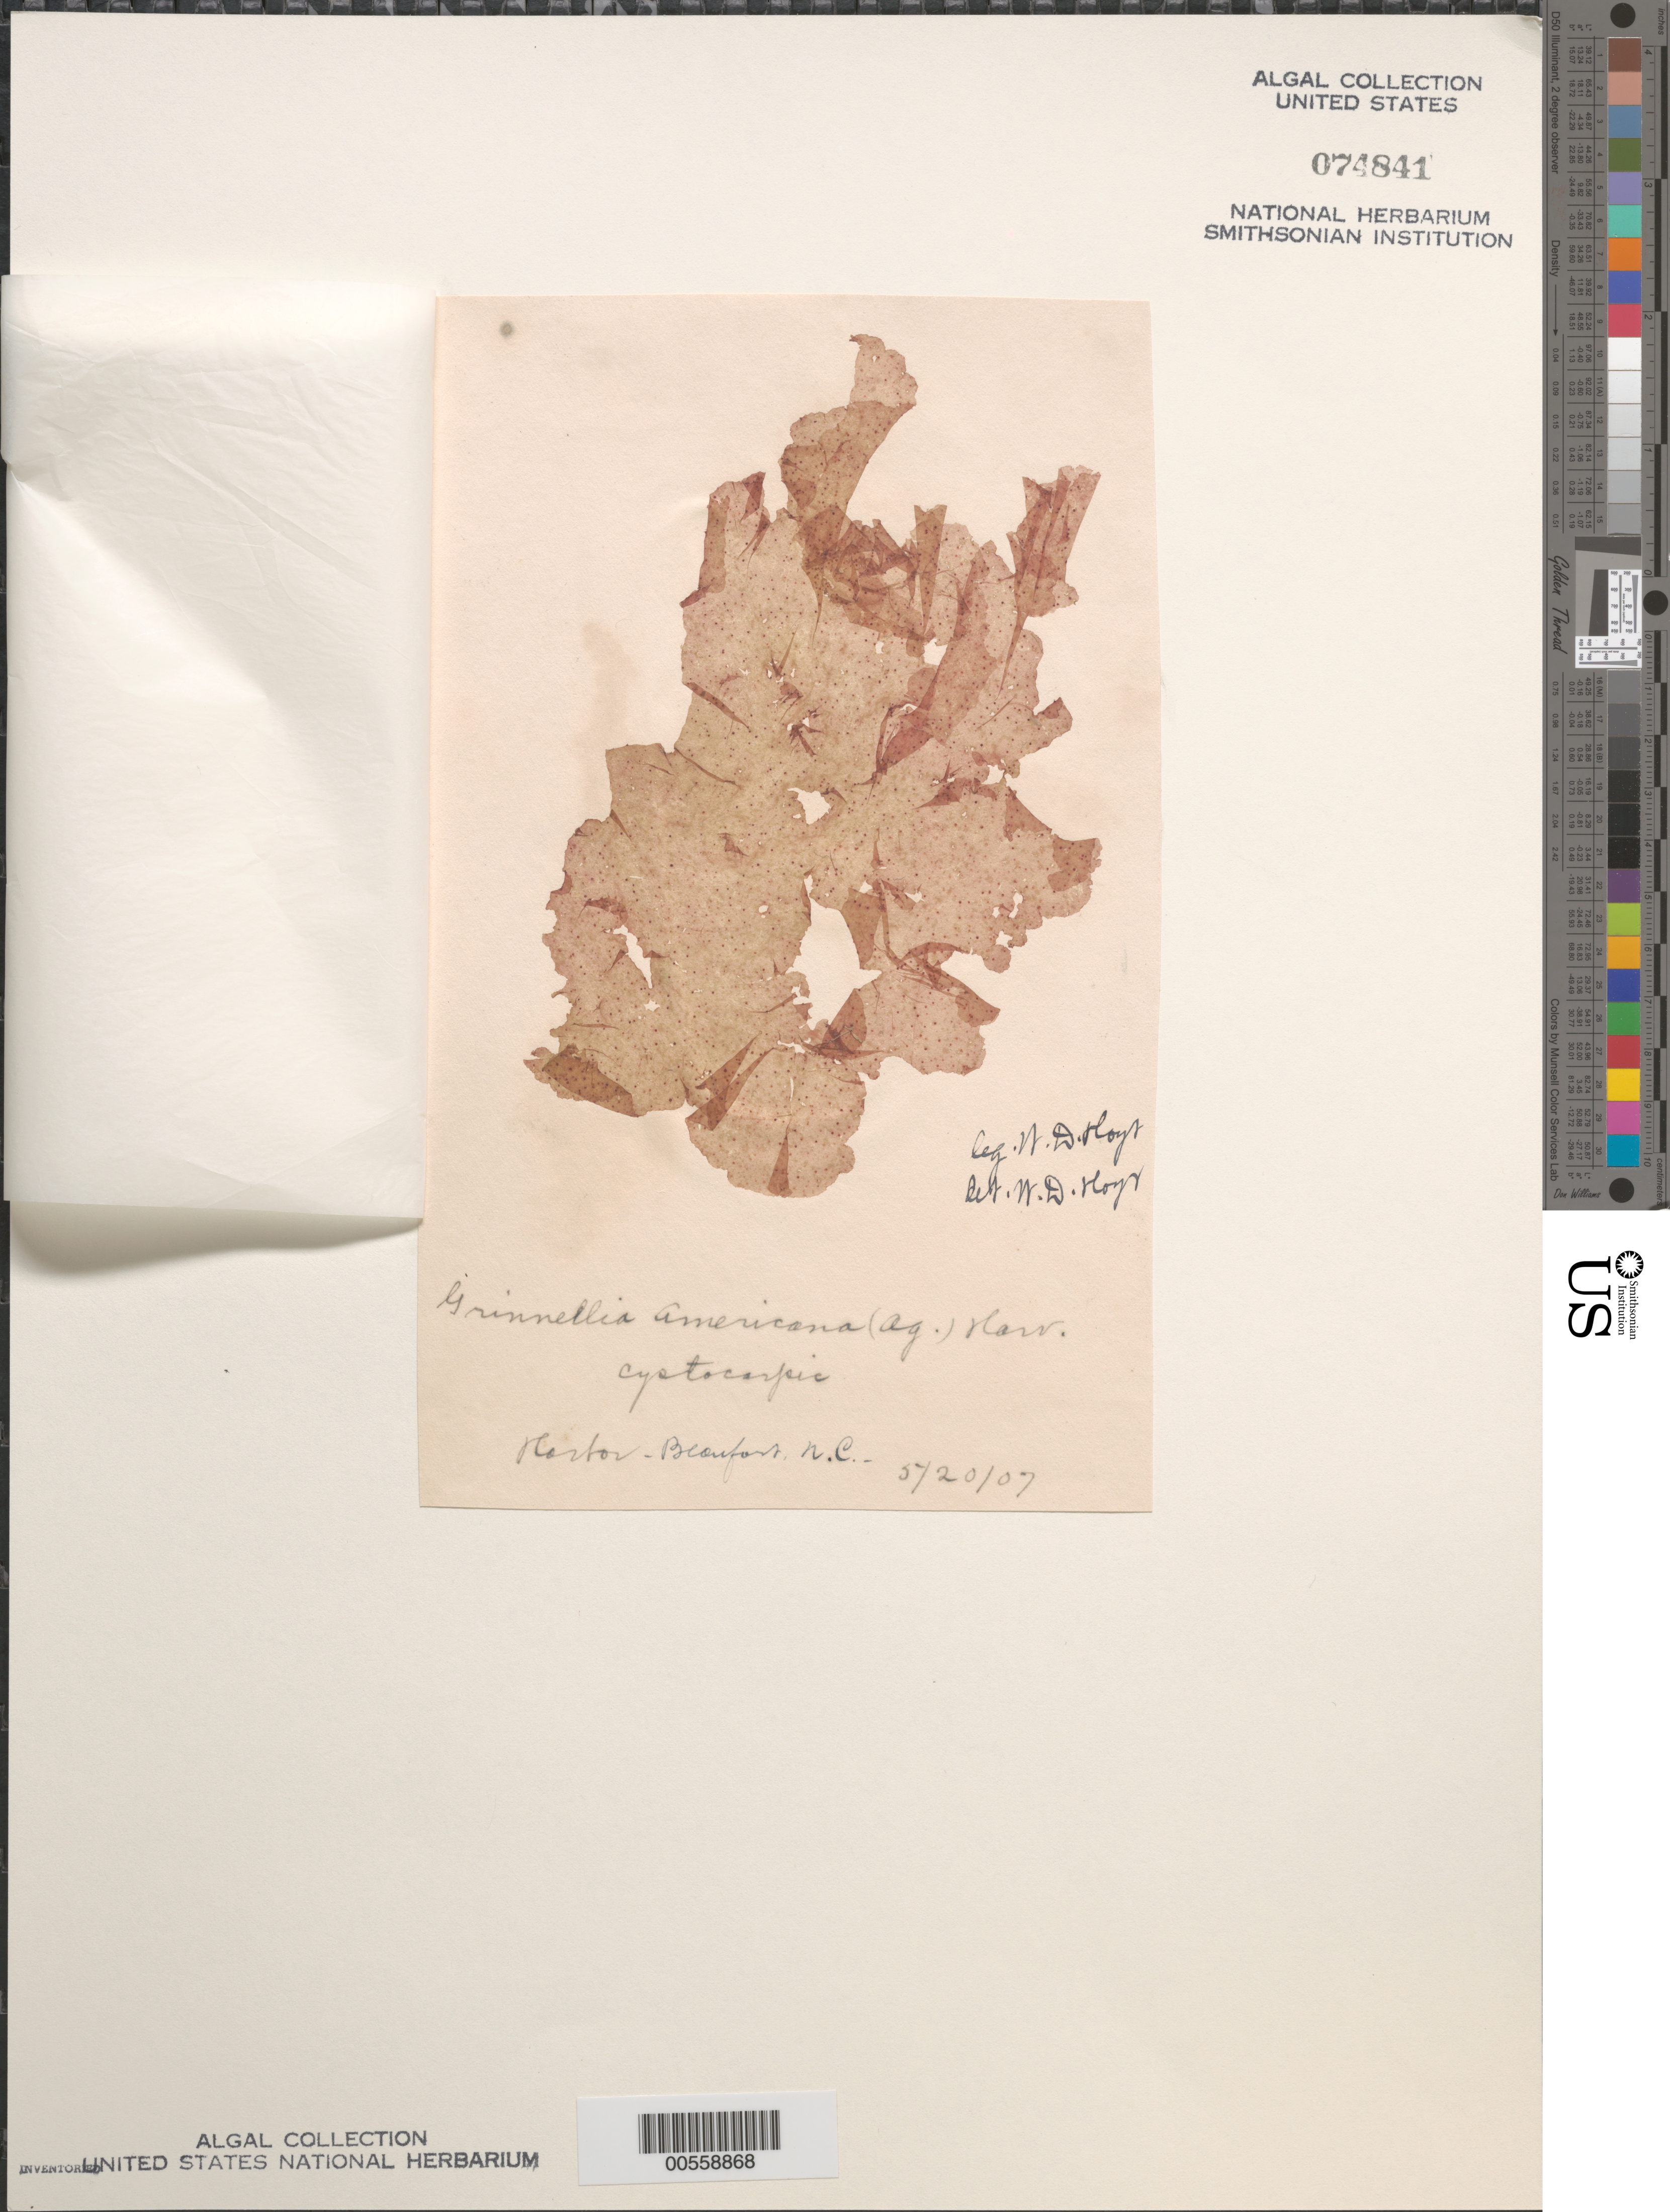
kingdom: Plantae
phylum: Rhodophyta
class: Florideophyceae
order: Ceramiales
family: Delesseriaceae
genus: Grinnellia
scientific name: Grinnellia americana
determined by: Hoyt, W. D.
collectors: W. D. Hoyt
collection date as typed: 20 May 1907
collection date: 1907-05-20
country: United States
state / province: North Carolina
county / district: Carteret County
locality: Beaufort Harbor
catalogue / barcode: US 74841